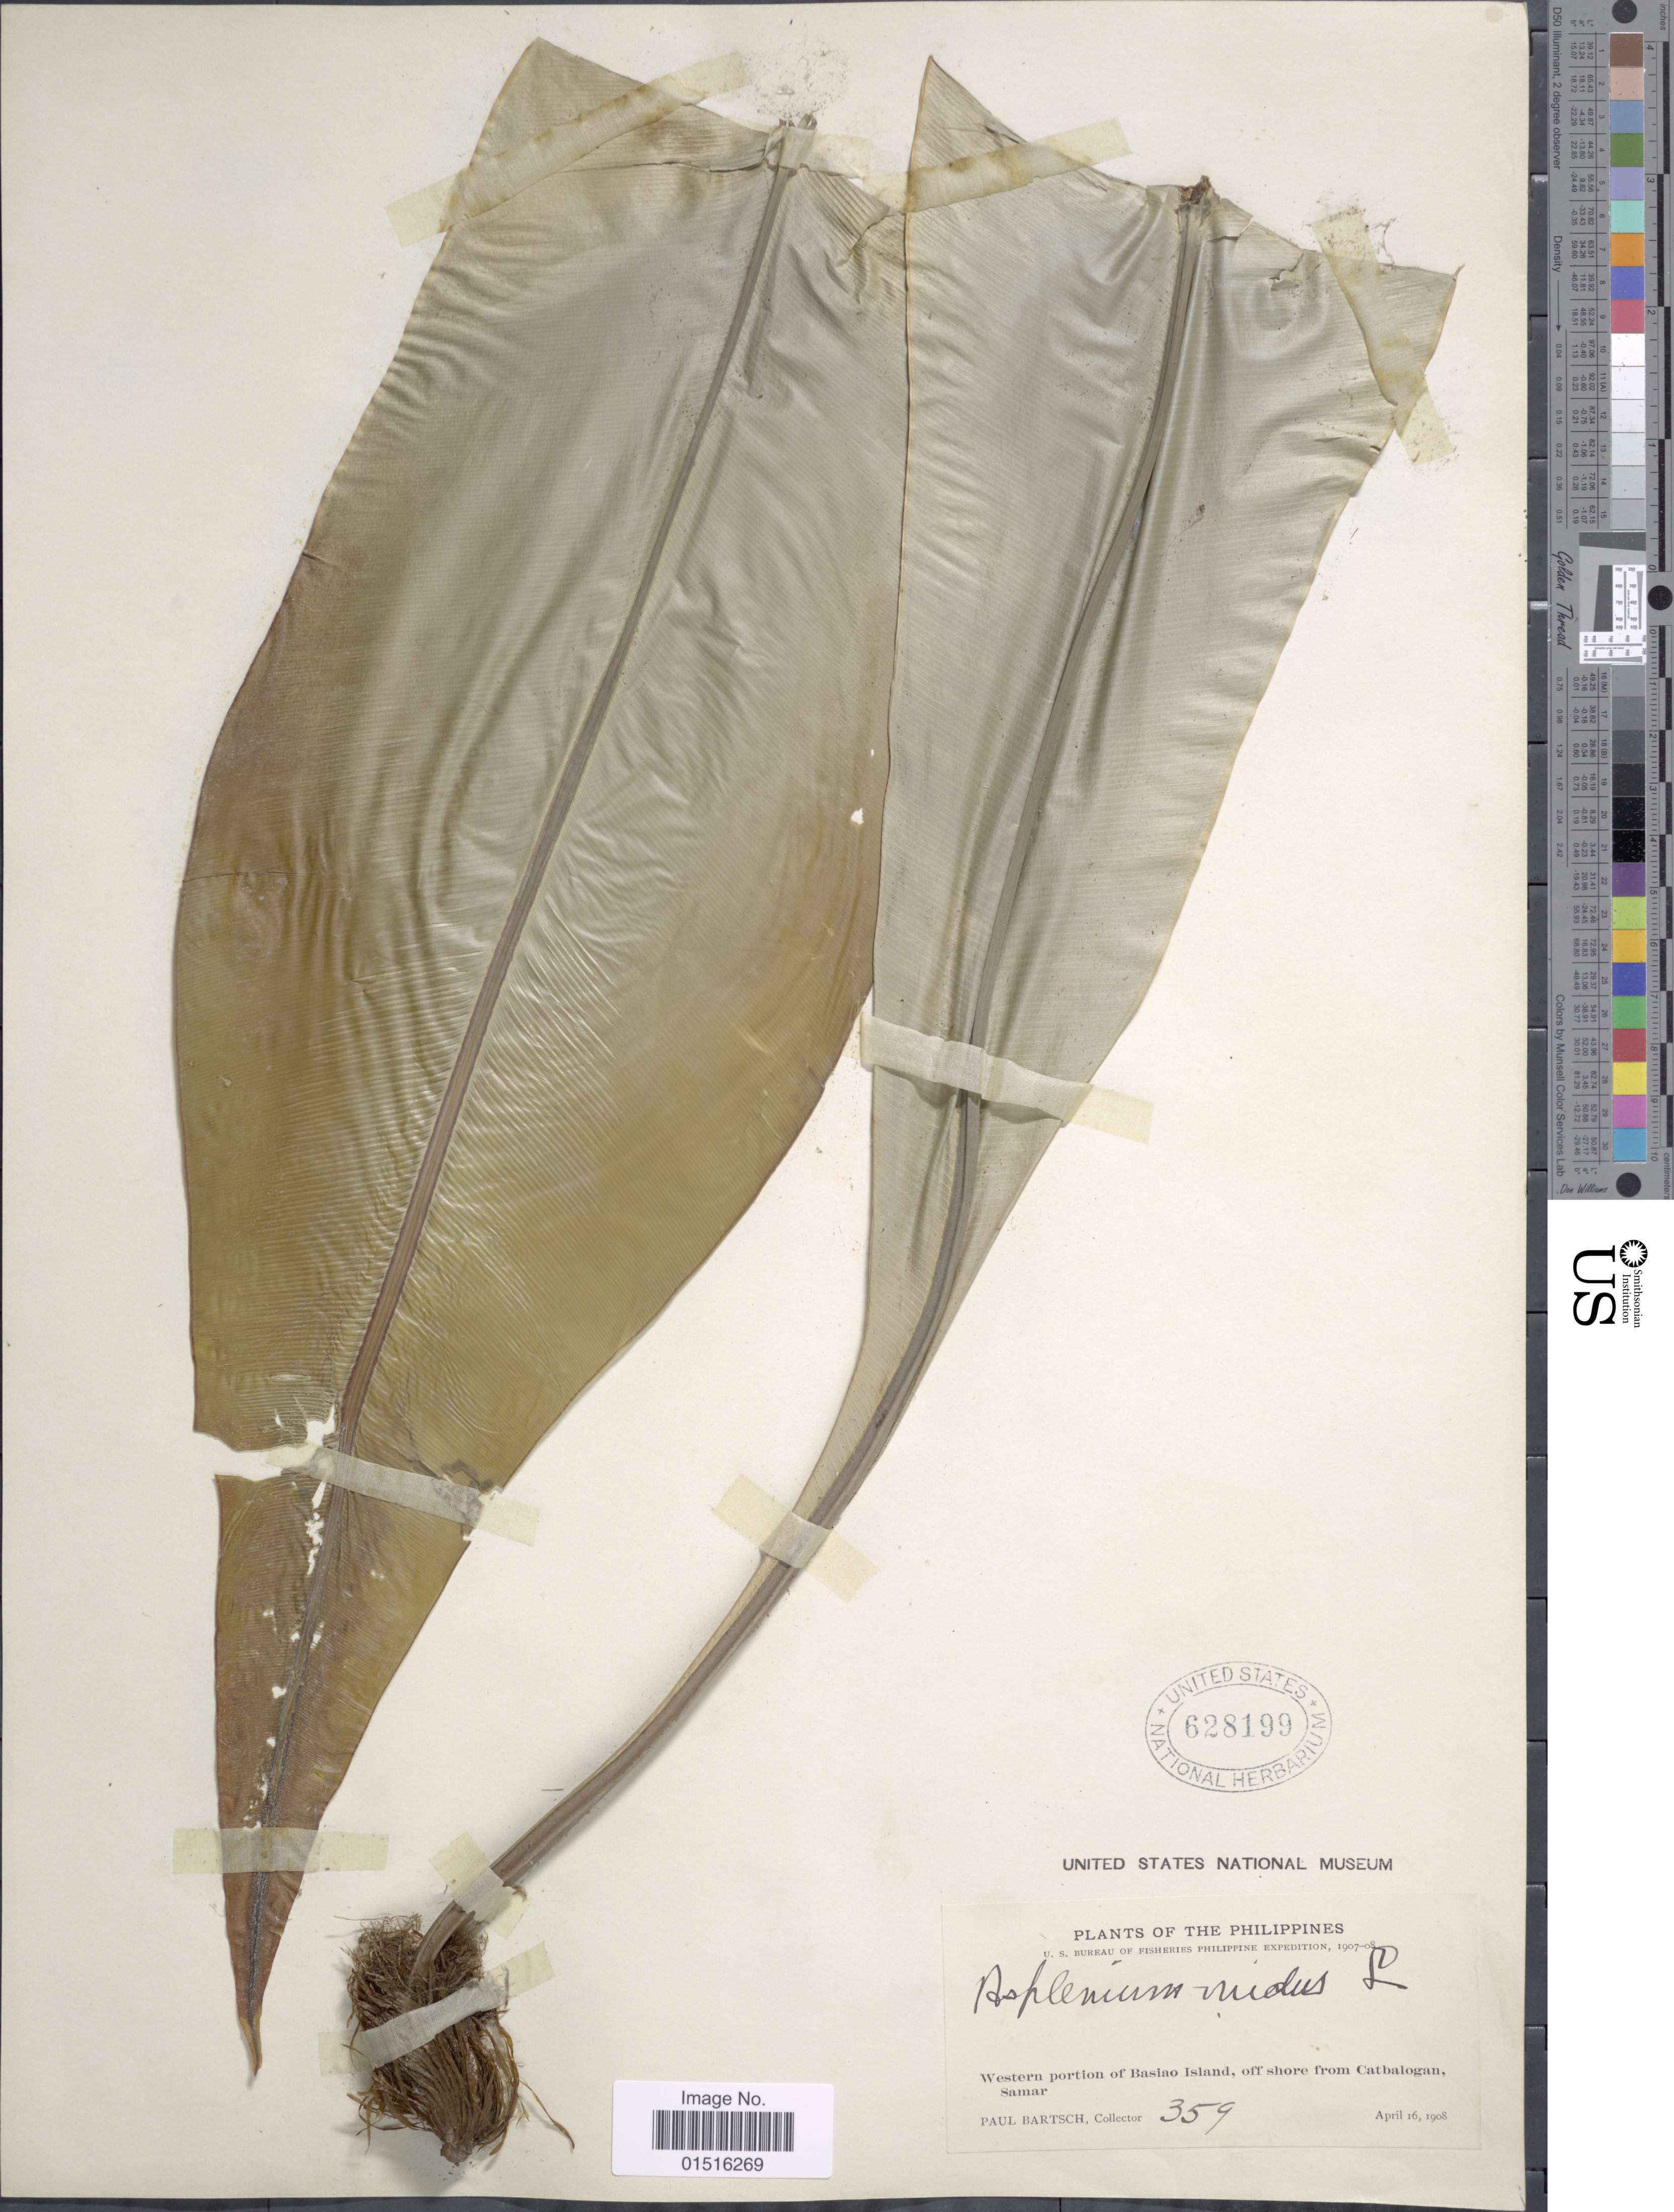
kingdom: Plantae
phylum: Tracheophyta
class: Polypodiopsida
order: Polypodiales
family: Aspleniaceae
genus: Asplenium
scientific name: Asplenium ellipticum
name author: (Fée) Copel.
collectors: P. Bartsch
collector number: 359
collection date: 1908-04-16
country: Philippines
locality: Western portion of Basiao Island, off shore from Catbalogan, Samar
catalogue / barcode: US 628199